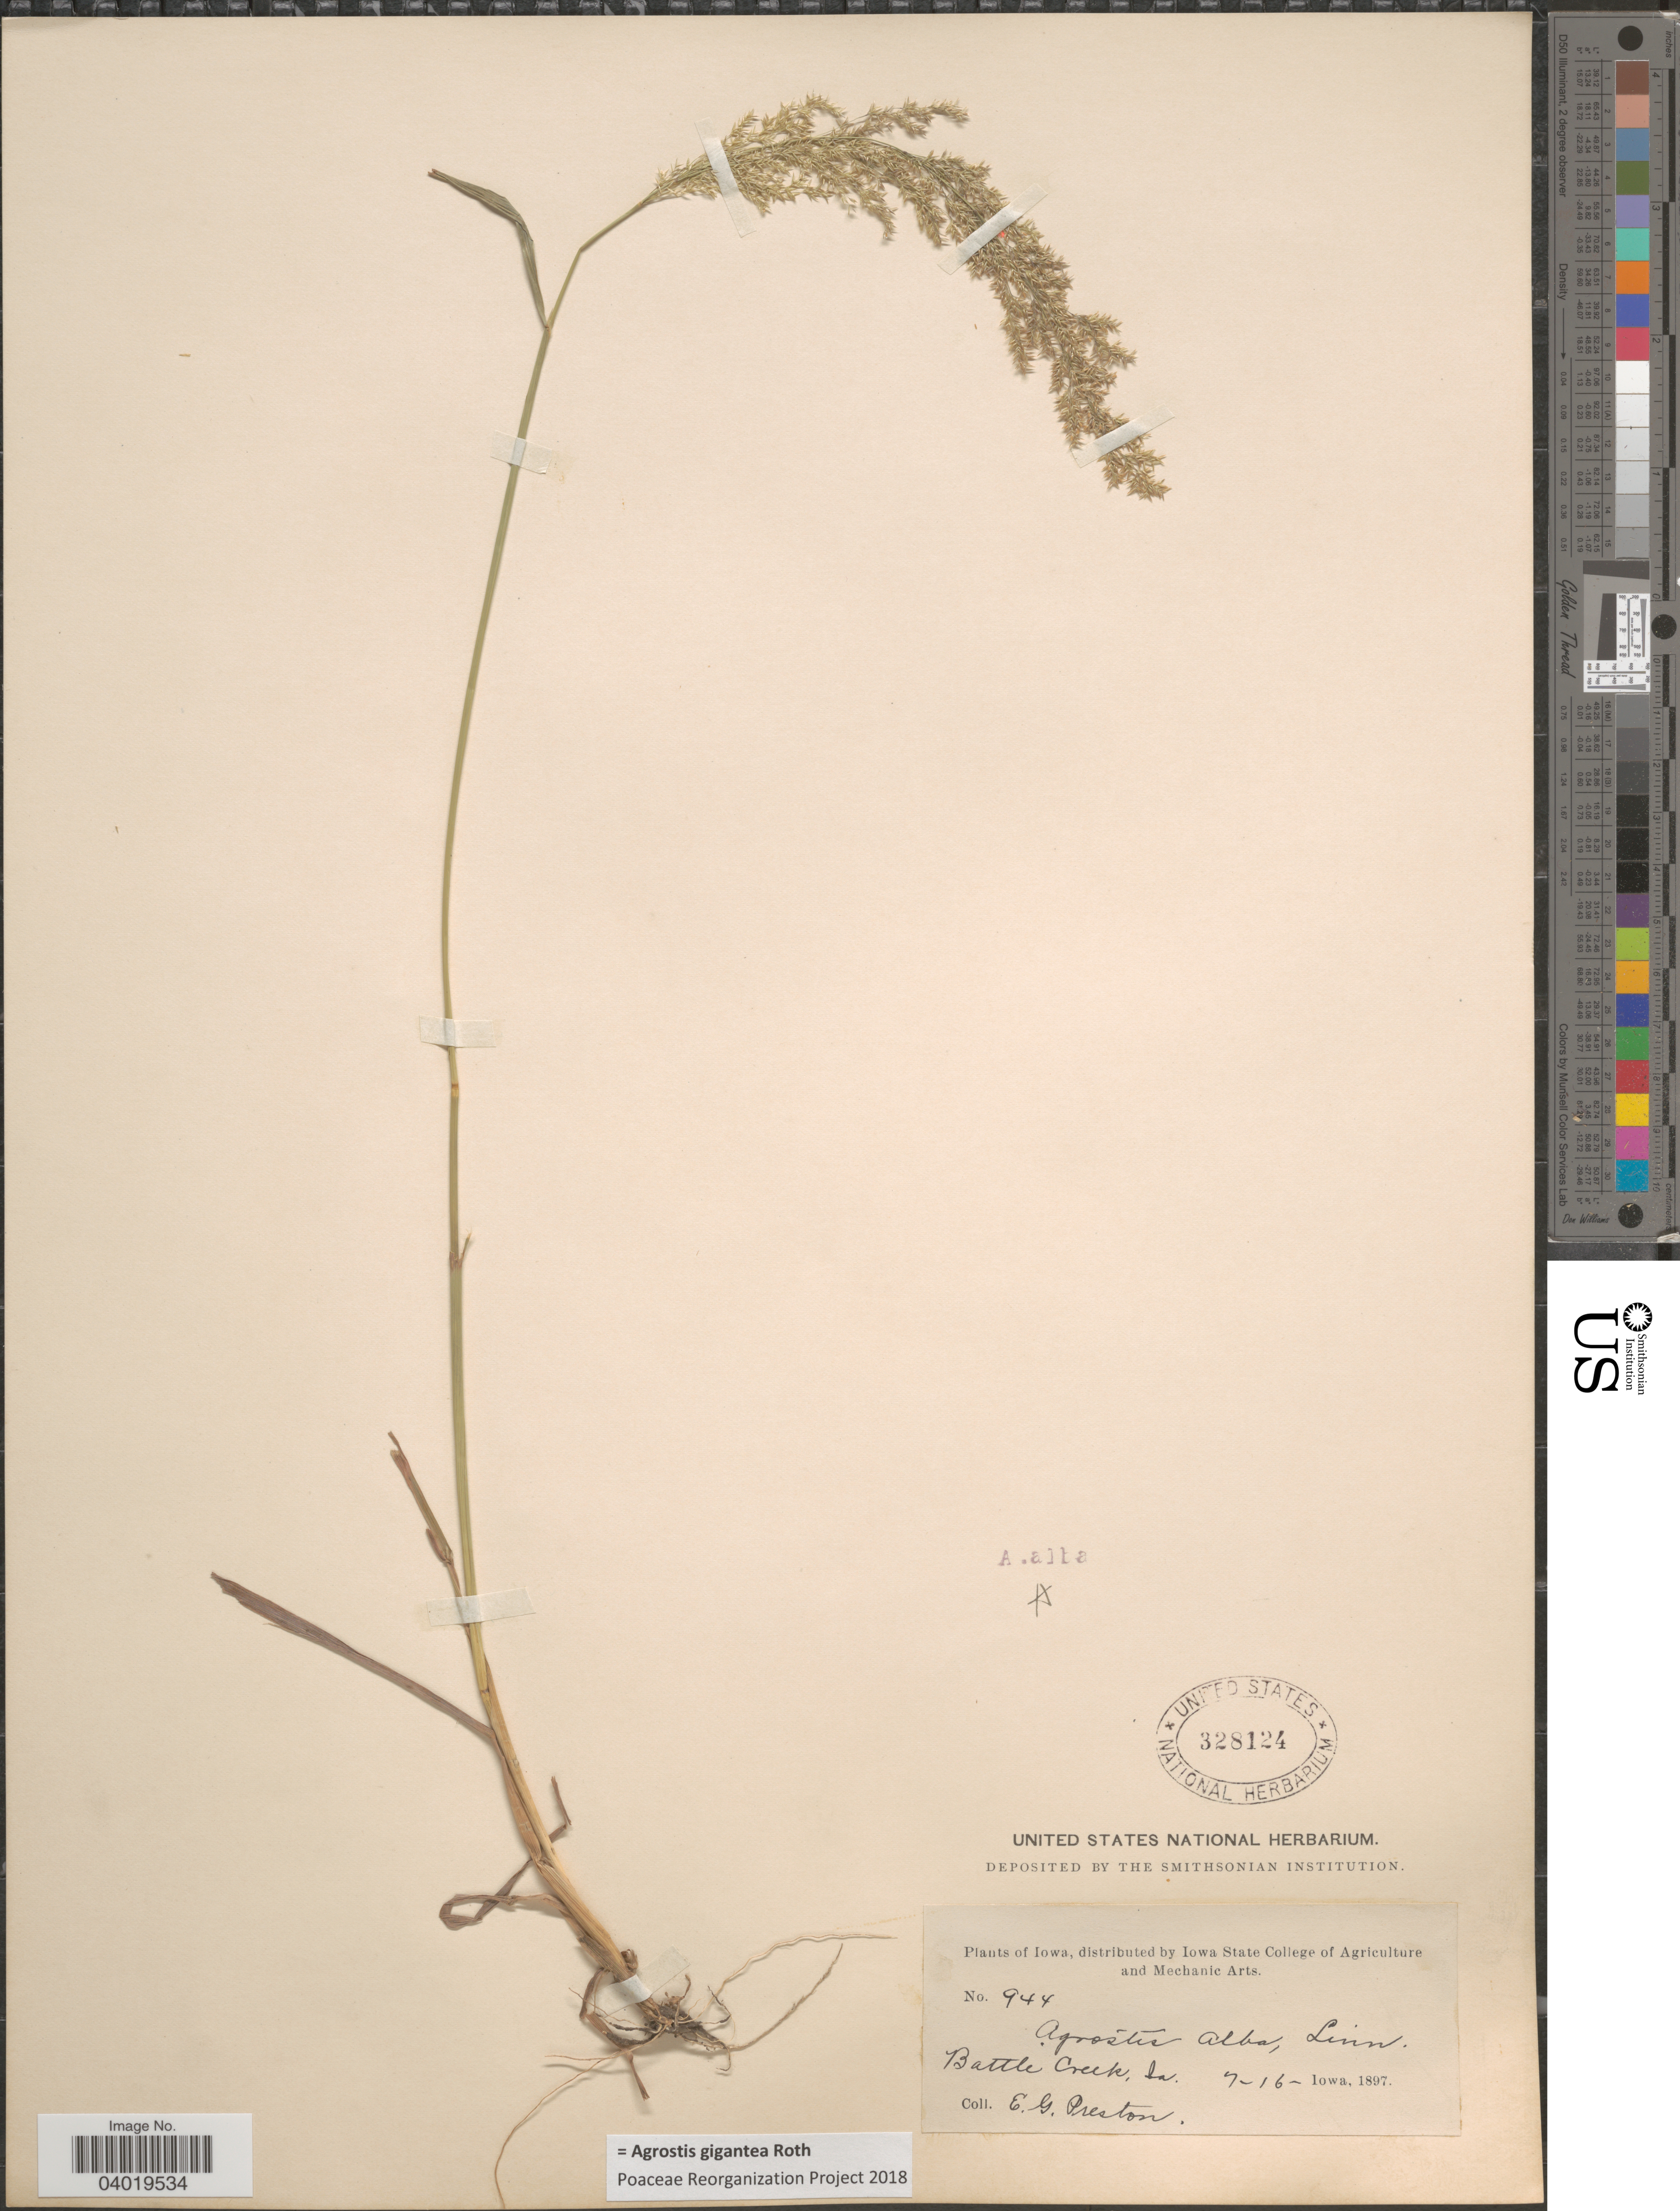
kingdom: Plantae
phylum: Tracheophyta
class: Liliopsida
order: Poales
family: Poaceae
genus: Agrostis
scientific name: Agrostis gigantea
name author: Roth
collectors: E. Preston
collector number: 944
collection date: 1897-07-16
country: United States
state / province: Iowa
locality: Battle Creek.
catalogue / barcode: US 328124